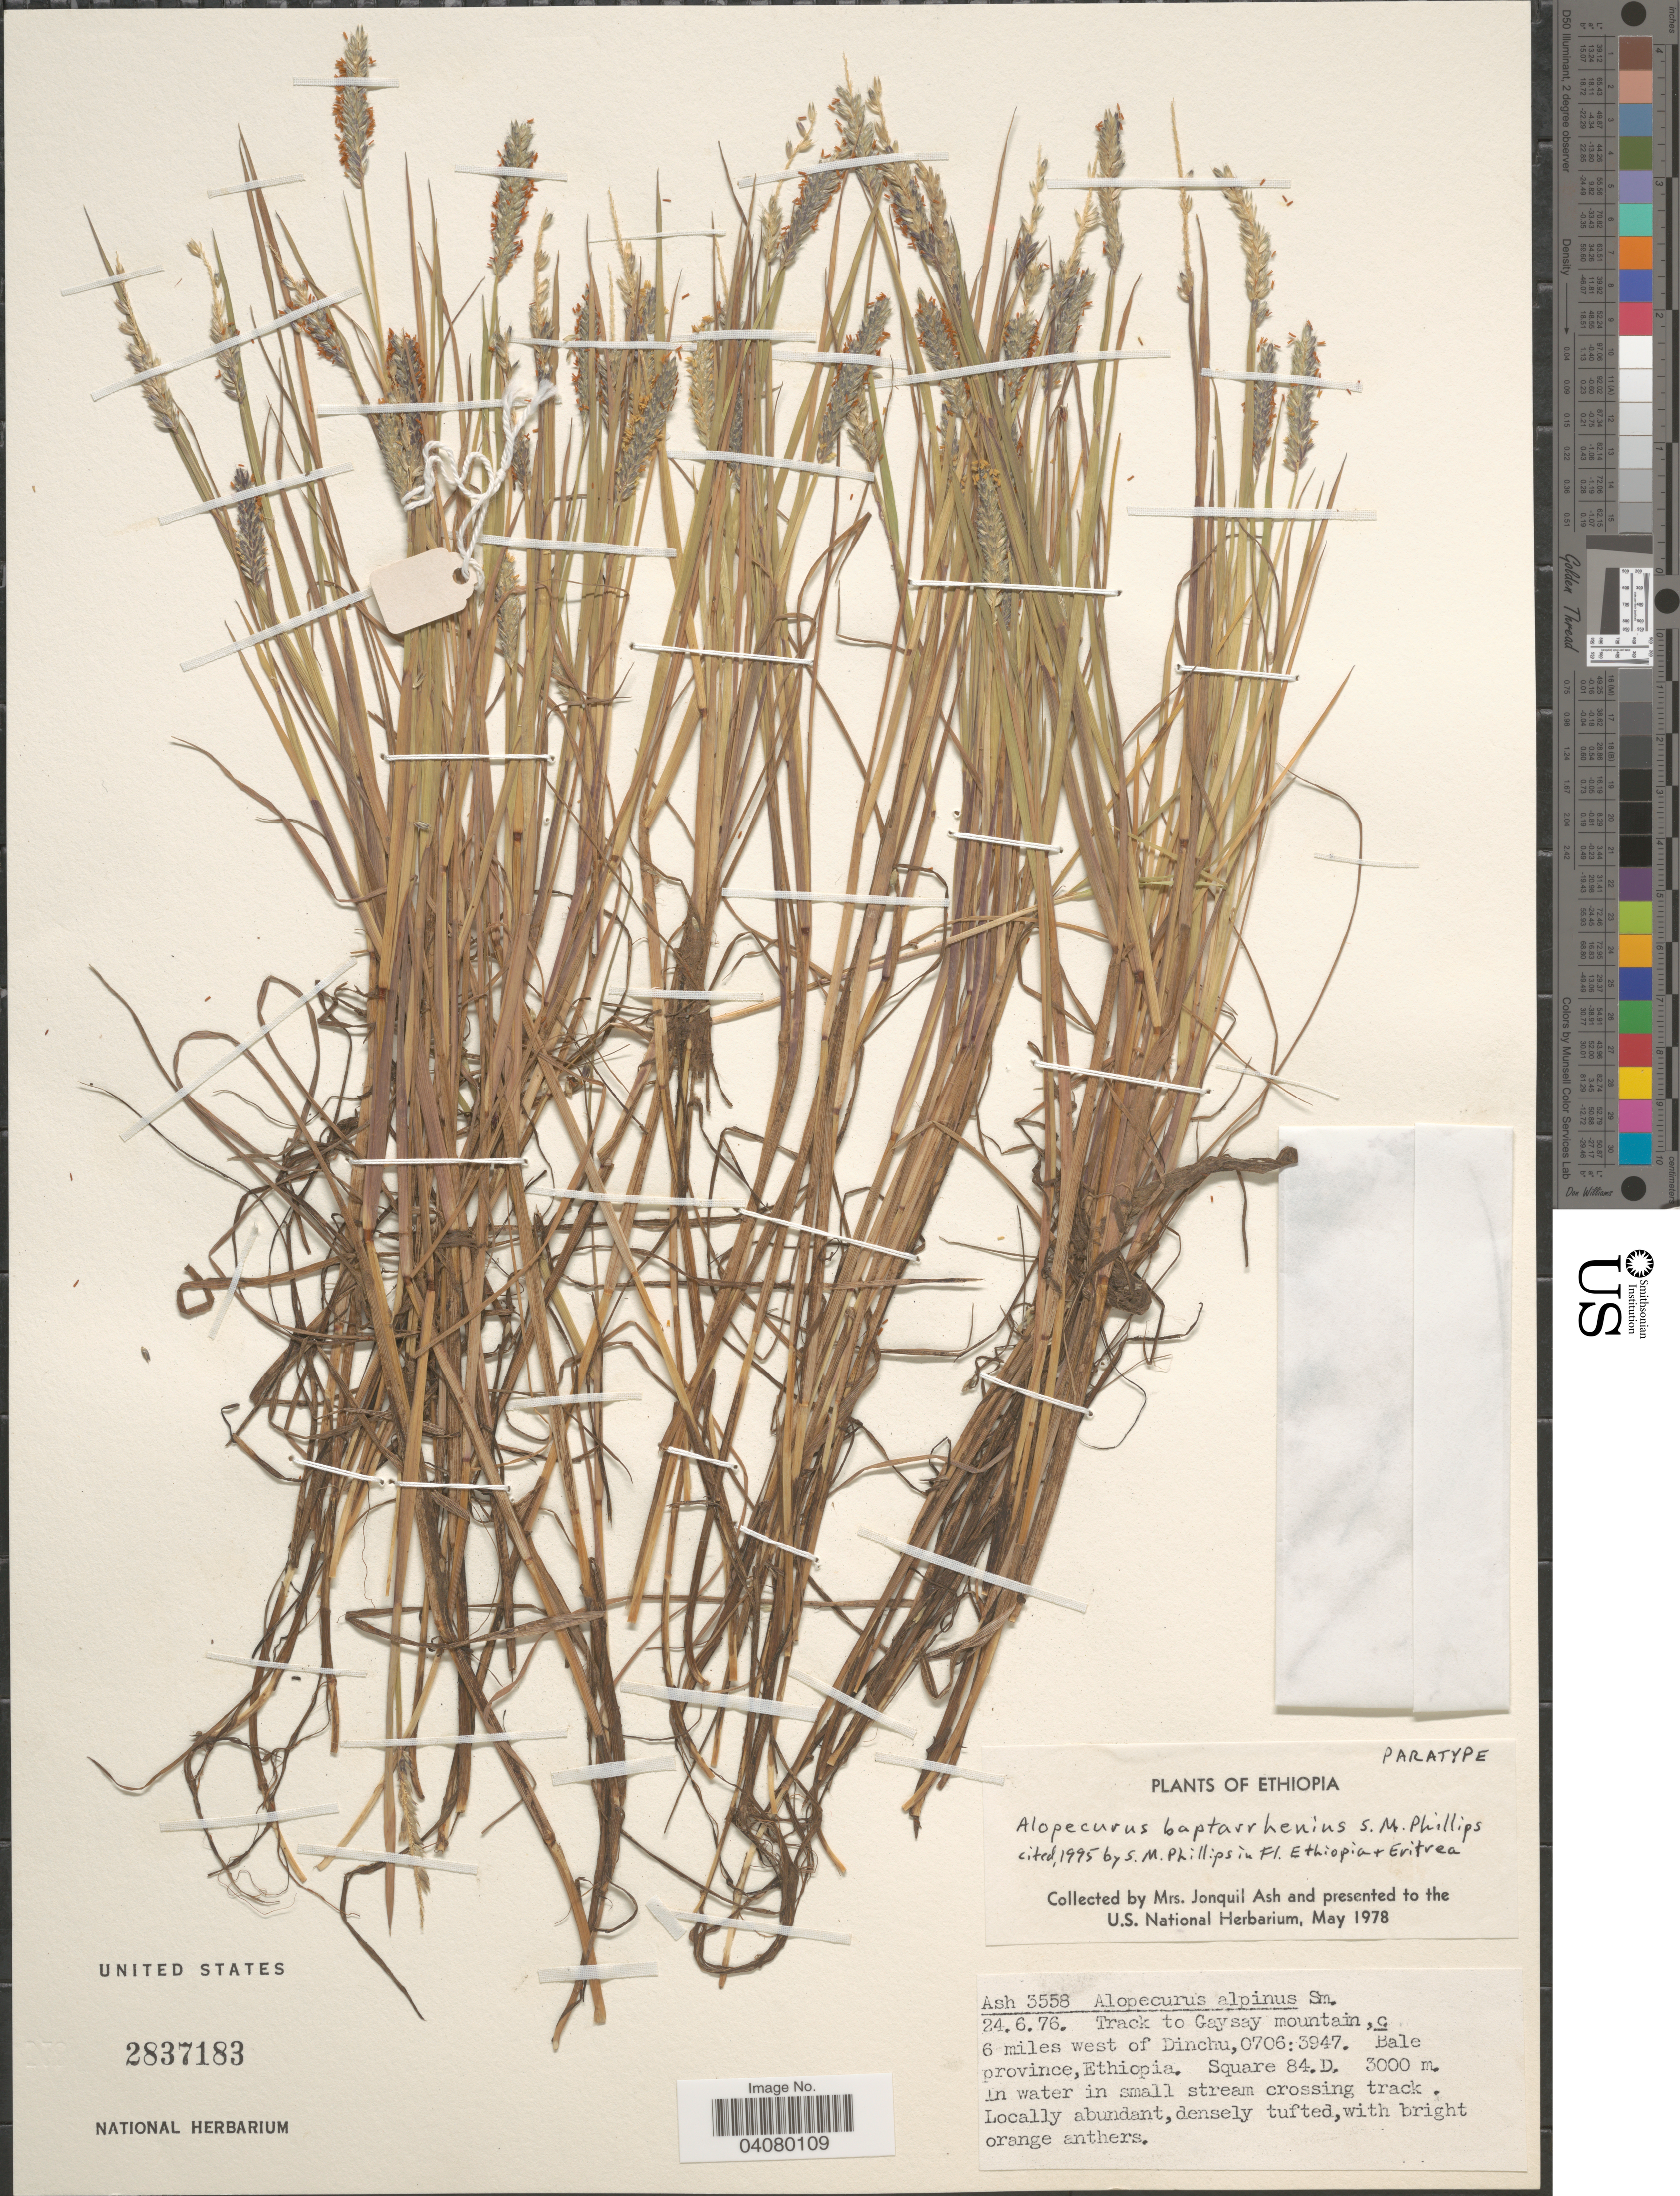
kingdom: Plantae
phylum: Tracheophyta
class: Liliopsida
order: Poales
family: Poaceae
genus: Alopecurus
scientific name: Alopecurus baptarrhenius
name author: S.M. Phillips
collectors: J. Ash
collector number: Ash 3558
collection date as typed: Transcribed d/m/y: 24/6/76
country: Ethiopia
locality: Track to Gaysay mountain, c. 6 miles west of Dinchu,0706:3947. Bale province. Square 84.D.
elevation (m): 3000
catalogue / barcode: US 2837183